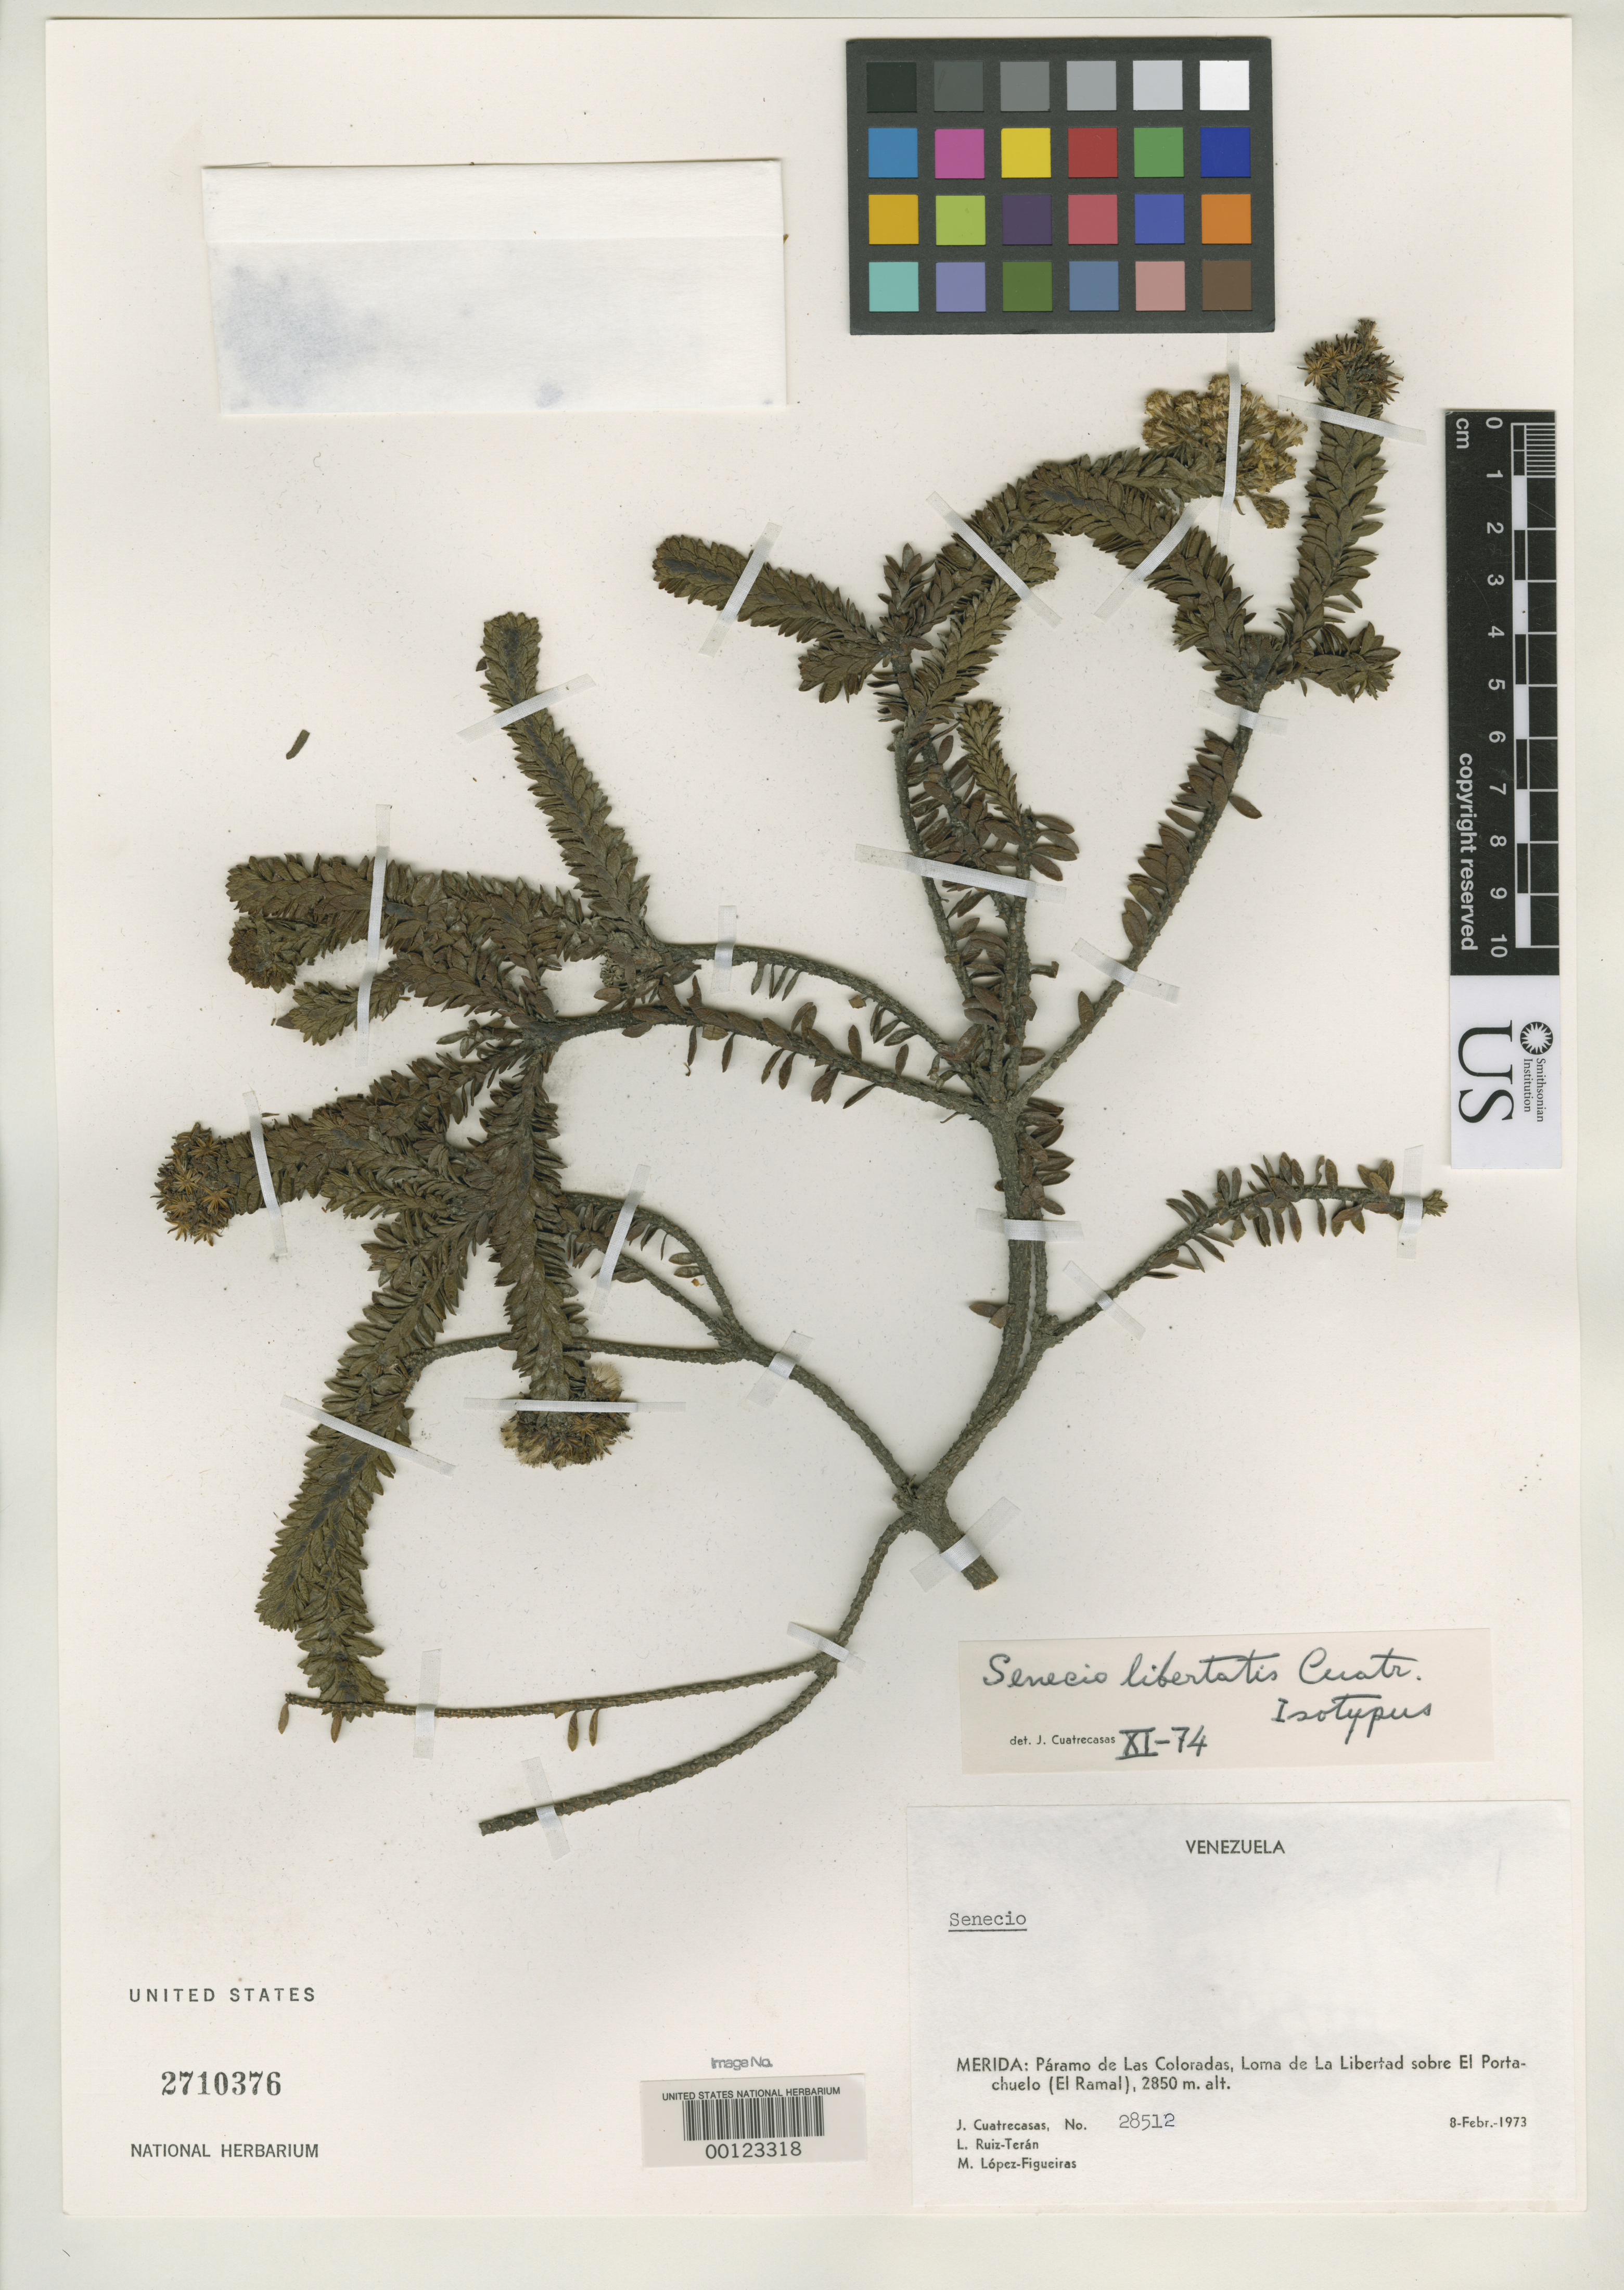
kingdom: Plantae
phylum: Tracheophyta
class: Magnoliopsida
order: Asterales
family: Asteraceae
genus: Senecio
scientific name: Senecio libertatis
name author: Cuatrec.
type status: Isotype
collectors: J. Cuatrecasas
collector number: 28512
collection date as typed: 08 Feb 1973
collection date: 1973-02-08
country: Venezuela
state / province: Mérida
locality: Páramo de Las Coloradas, Loma de La Libertad above El Portachuelo (El Ramal).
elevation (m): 2850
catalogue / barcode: US 2710376